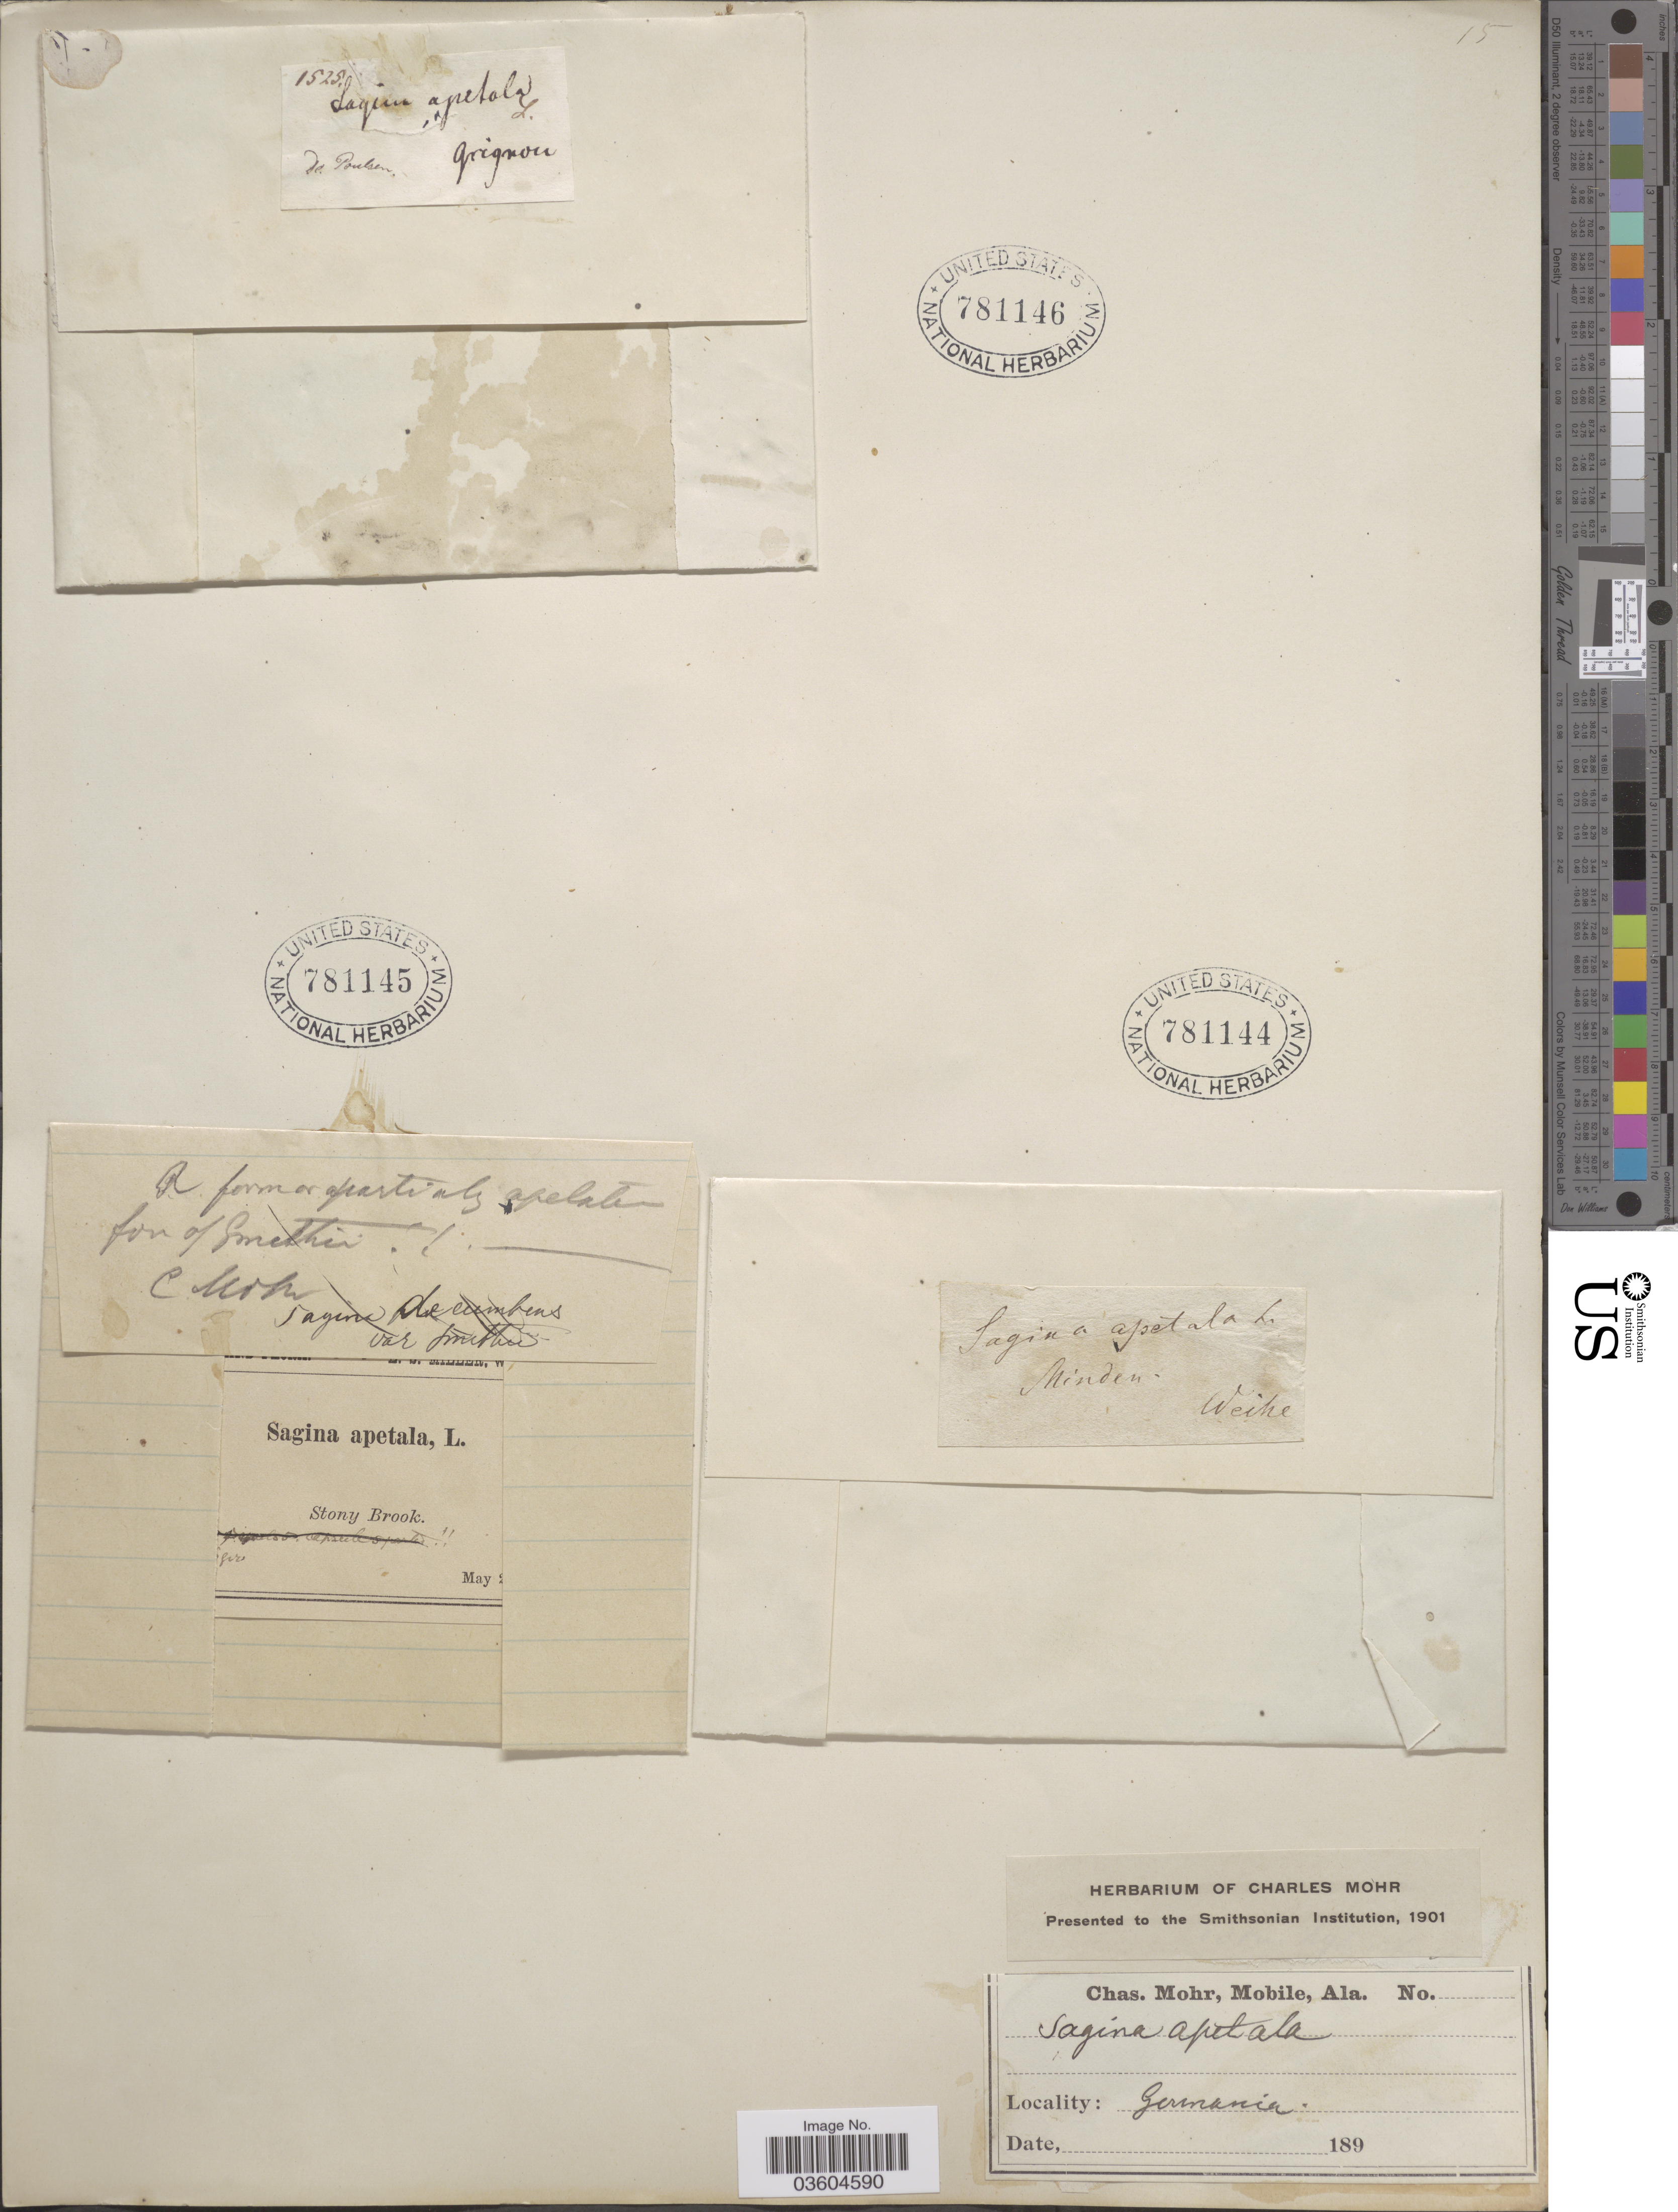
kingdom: Plantae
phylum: Tracheophyta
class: Magnoliopsida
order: Caryophyllales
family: Caryophyllaceae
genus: Sagina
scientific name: Sagina apetala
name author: Ard.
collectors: Weihe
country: Germany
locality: Minden.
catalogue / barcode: US 781144